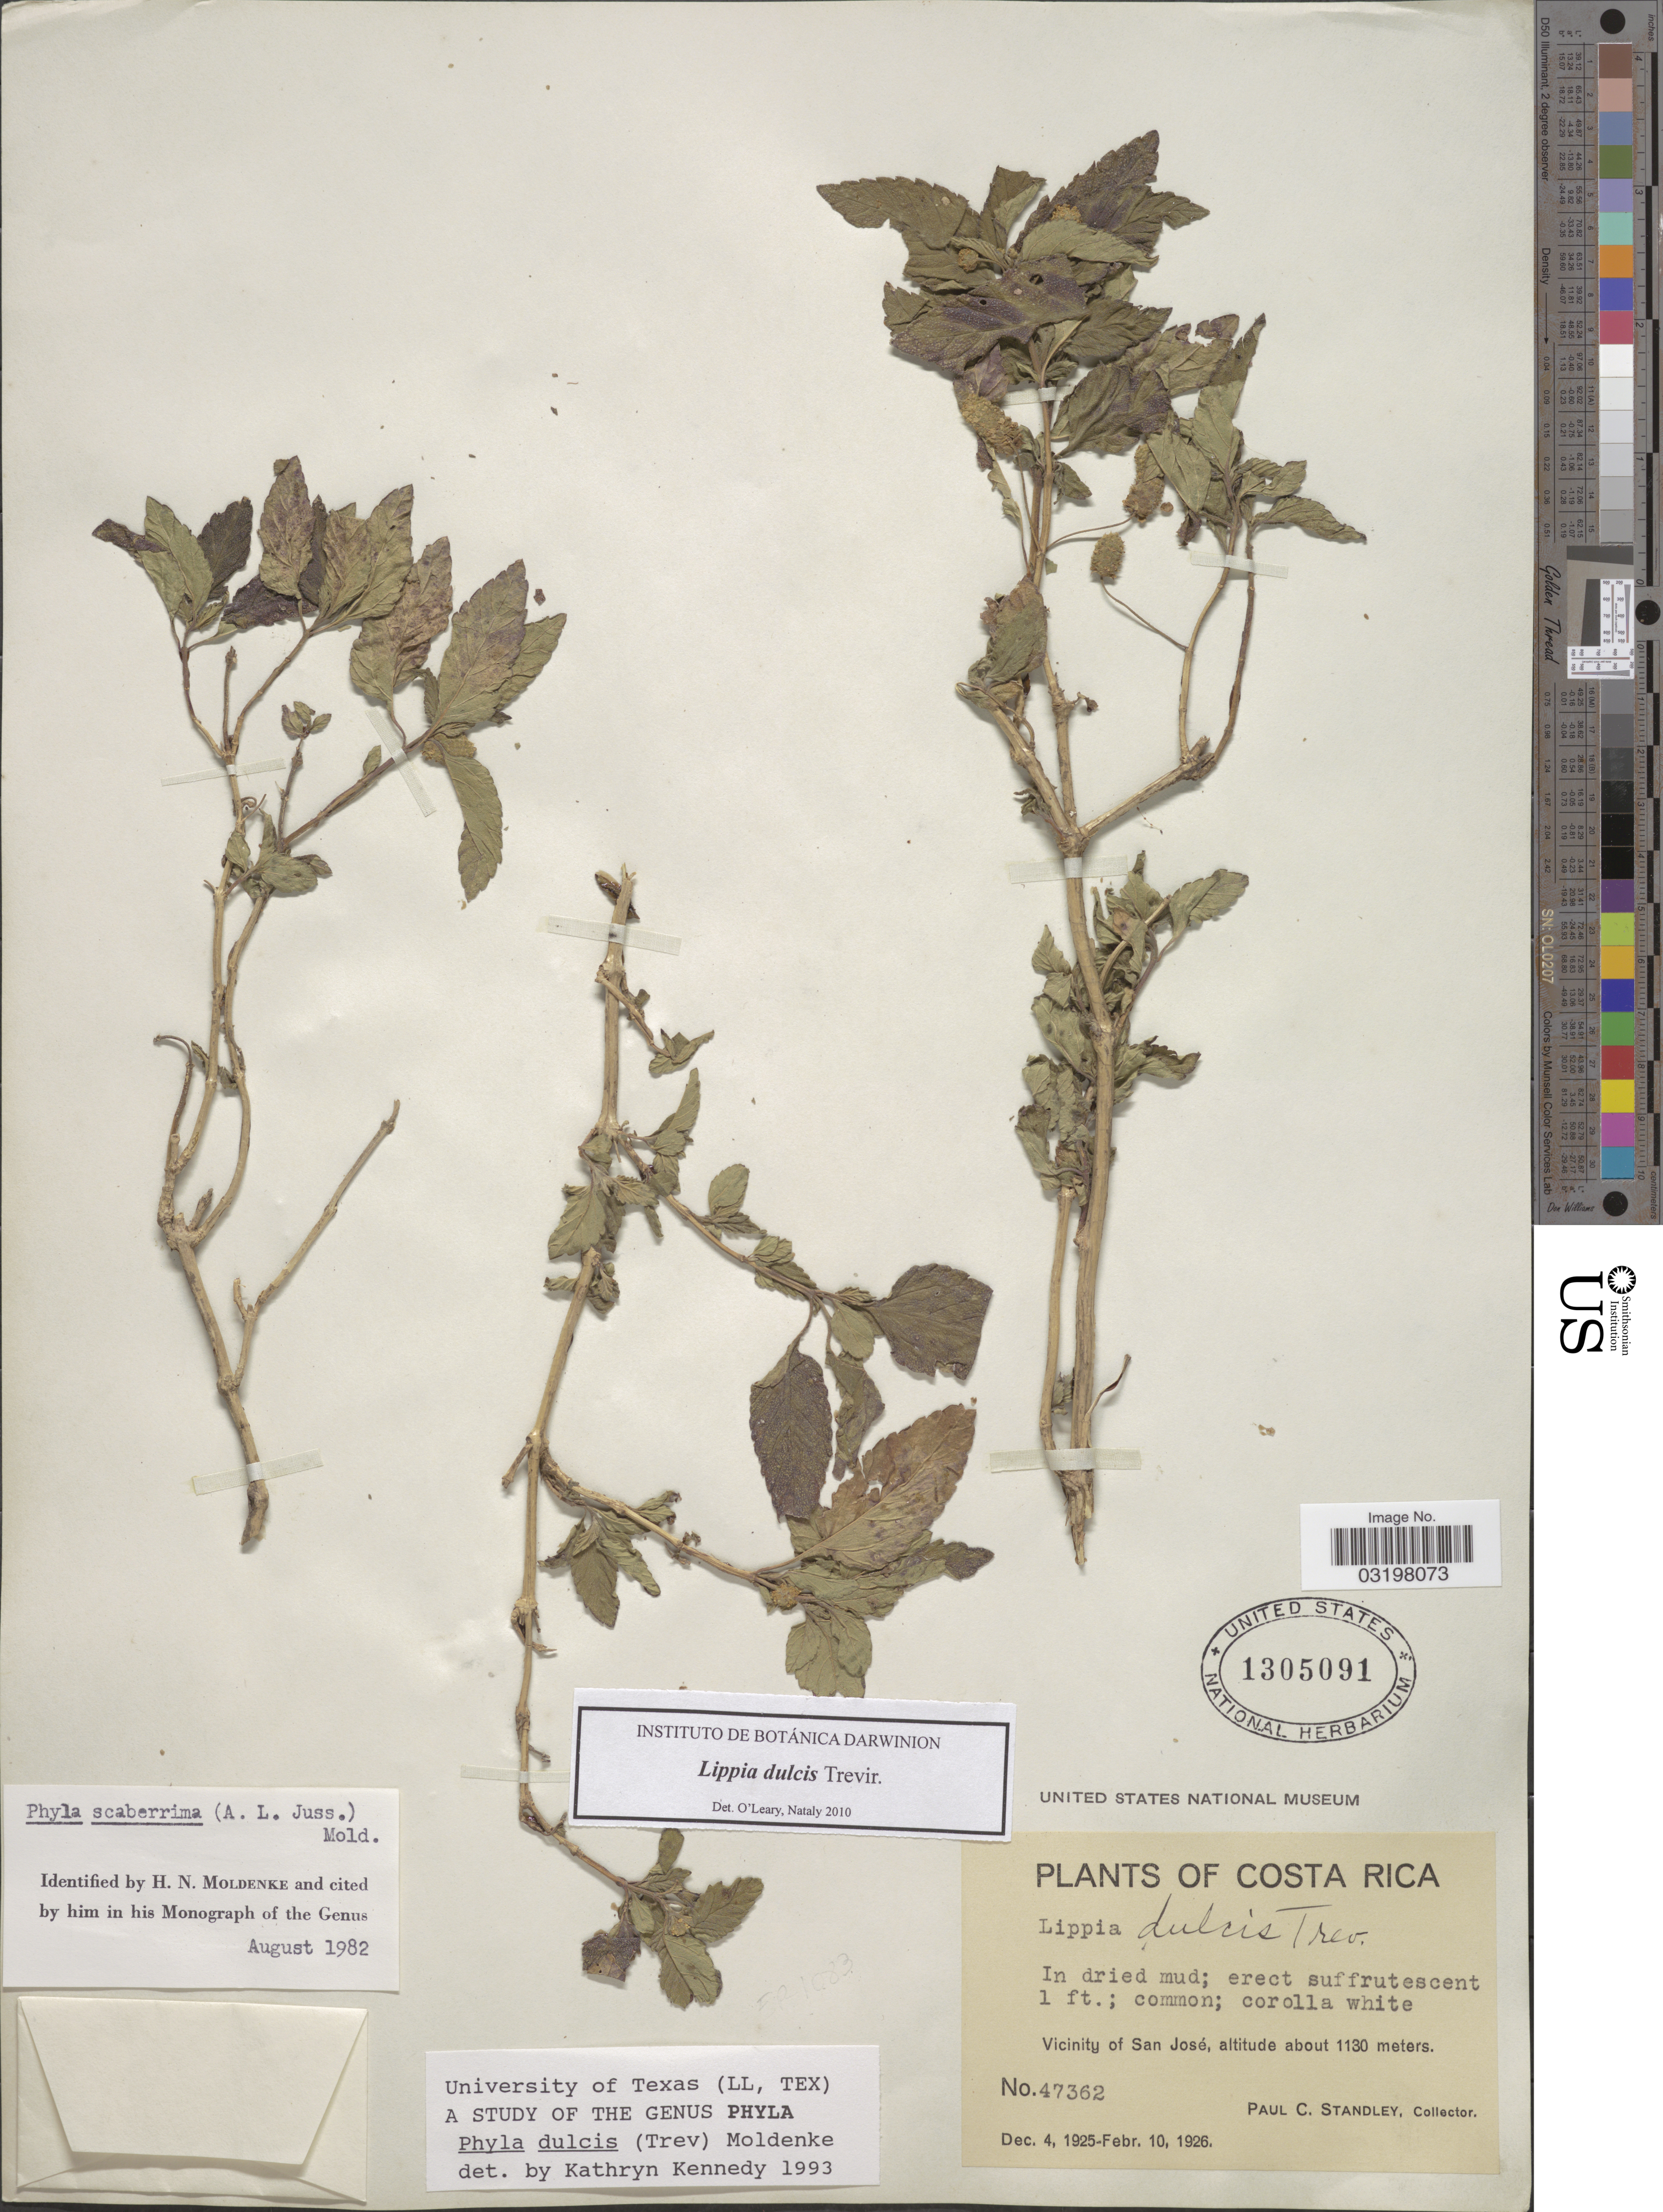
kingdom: Plantae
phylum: Tracheophyta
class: Magnoliopsida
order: Lamiales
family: Verbenaceae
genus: Lippia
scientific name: Lippia dulcis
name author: Trevis.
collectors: P. C. Standley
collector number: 47362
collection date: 1925-12-04/1926-02-10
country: Costa Rica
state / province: San José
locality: Vicinity of San José.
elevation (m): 1130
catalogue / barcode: US 1305091